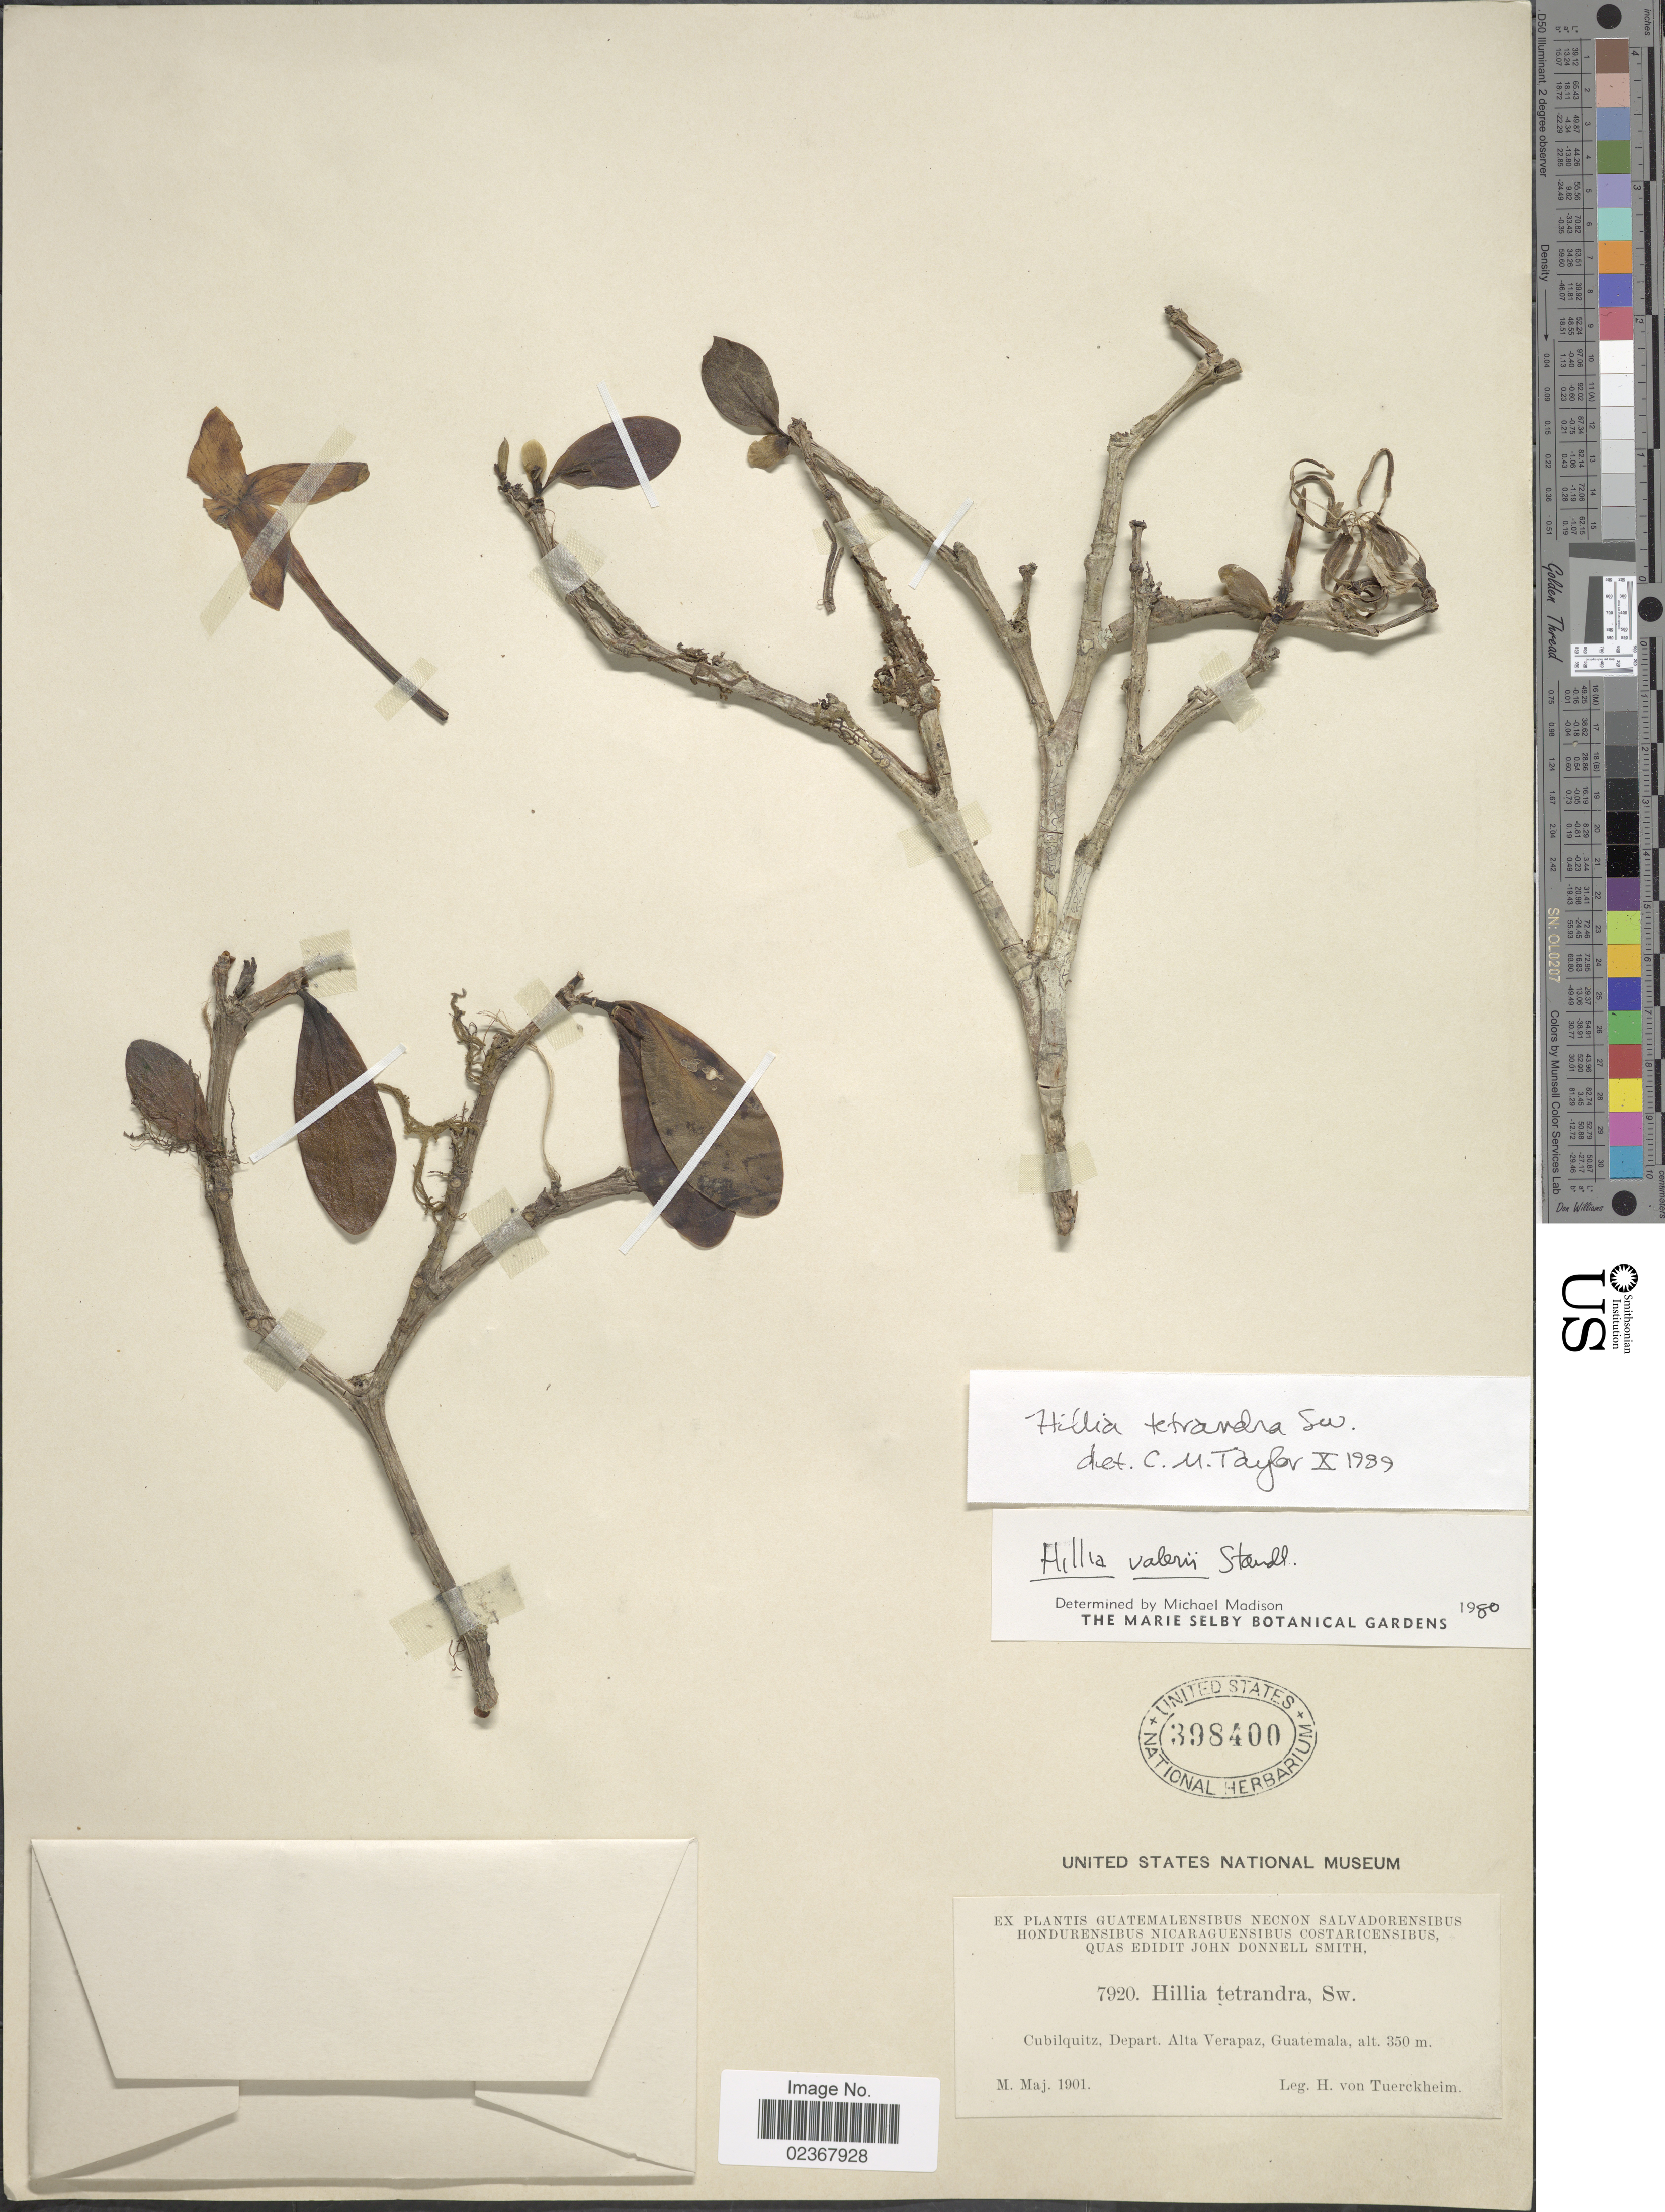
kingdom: Plantae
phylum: Tracheophyta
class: Magnoliopsida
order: Gentianales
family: Rubiaceae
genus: Hillia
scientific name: Hillia tetrandra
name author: Sw.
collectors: H. von Türckheim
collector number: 7920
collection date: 1901-05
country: Guatemala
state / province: Alta Verapaz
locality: Cubilquitz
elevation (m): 350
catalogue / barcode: US 398400